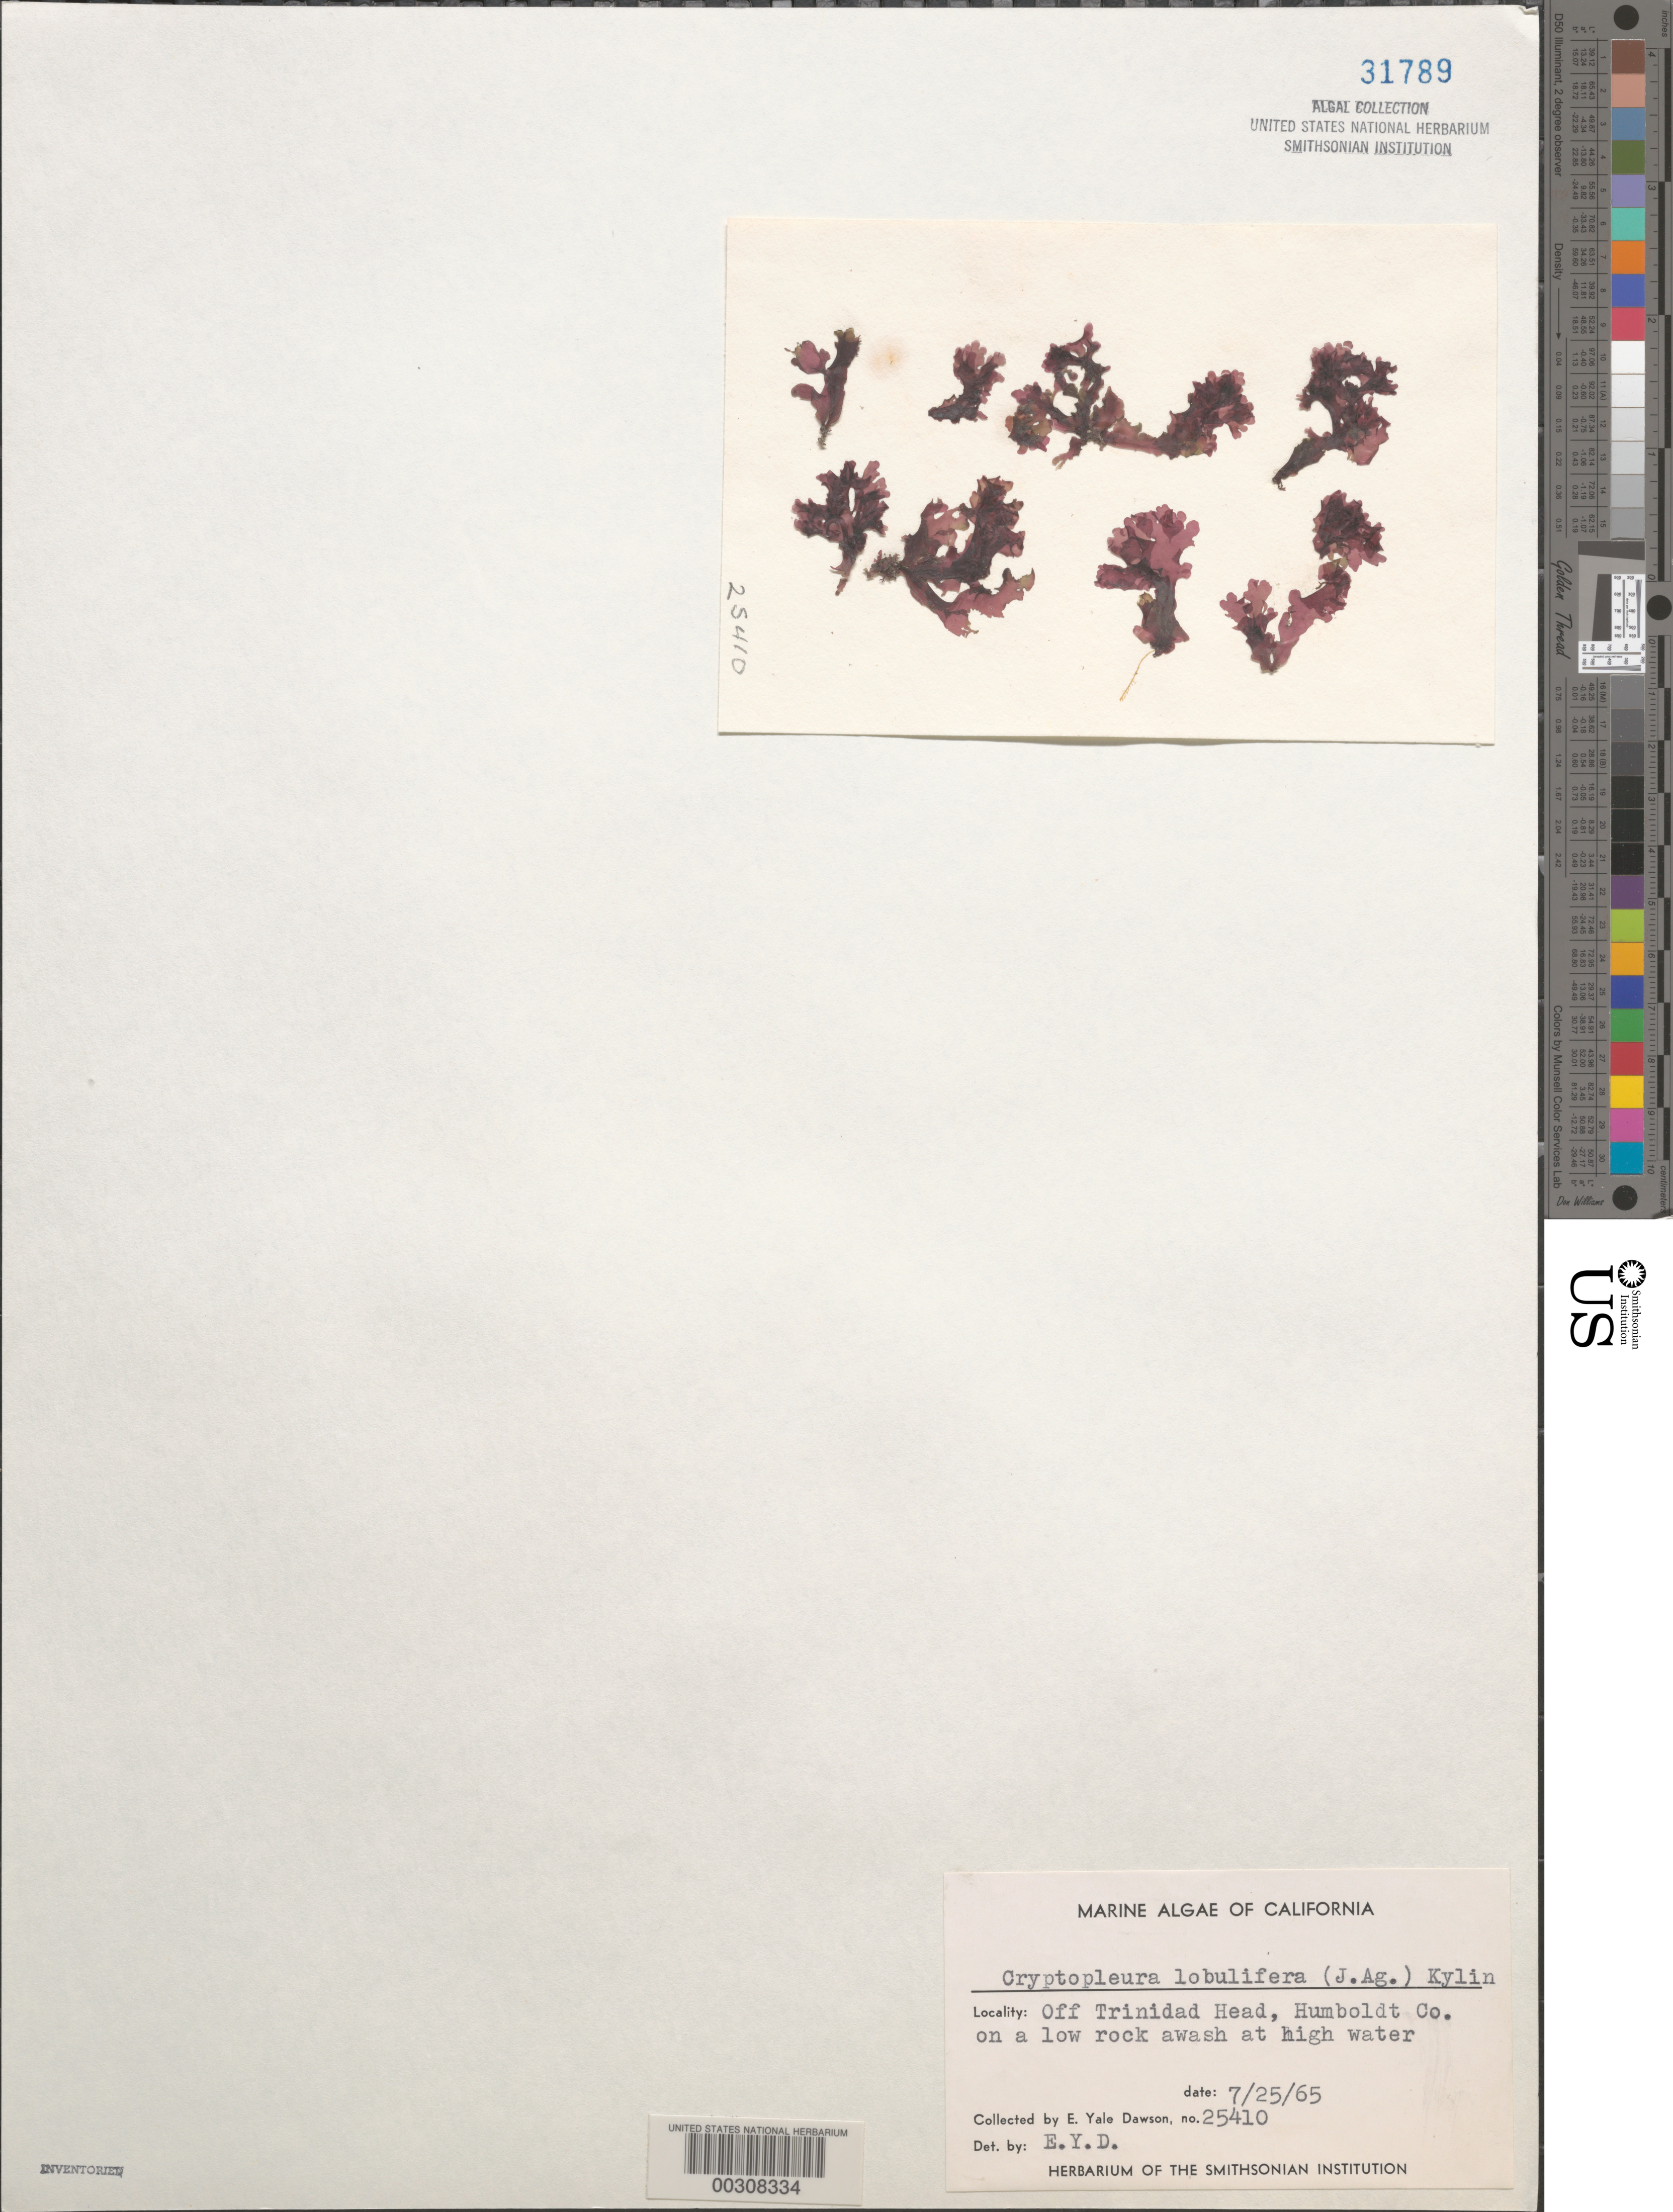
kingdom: Plantae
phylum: Rhodophyta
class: Florideophyceae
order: Ceramiales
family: Delesseriaceae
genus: Cryptopleura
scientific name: Cryptopleura lobulifera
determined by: Dawson, E. Y.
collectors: E. Y. Dawson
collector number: EYD 25410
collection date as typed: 25 Jul 1965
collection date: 1965-07-25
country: United States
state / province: California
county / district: Humboldt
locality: Off Trinidad Head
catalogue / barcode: US 31789